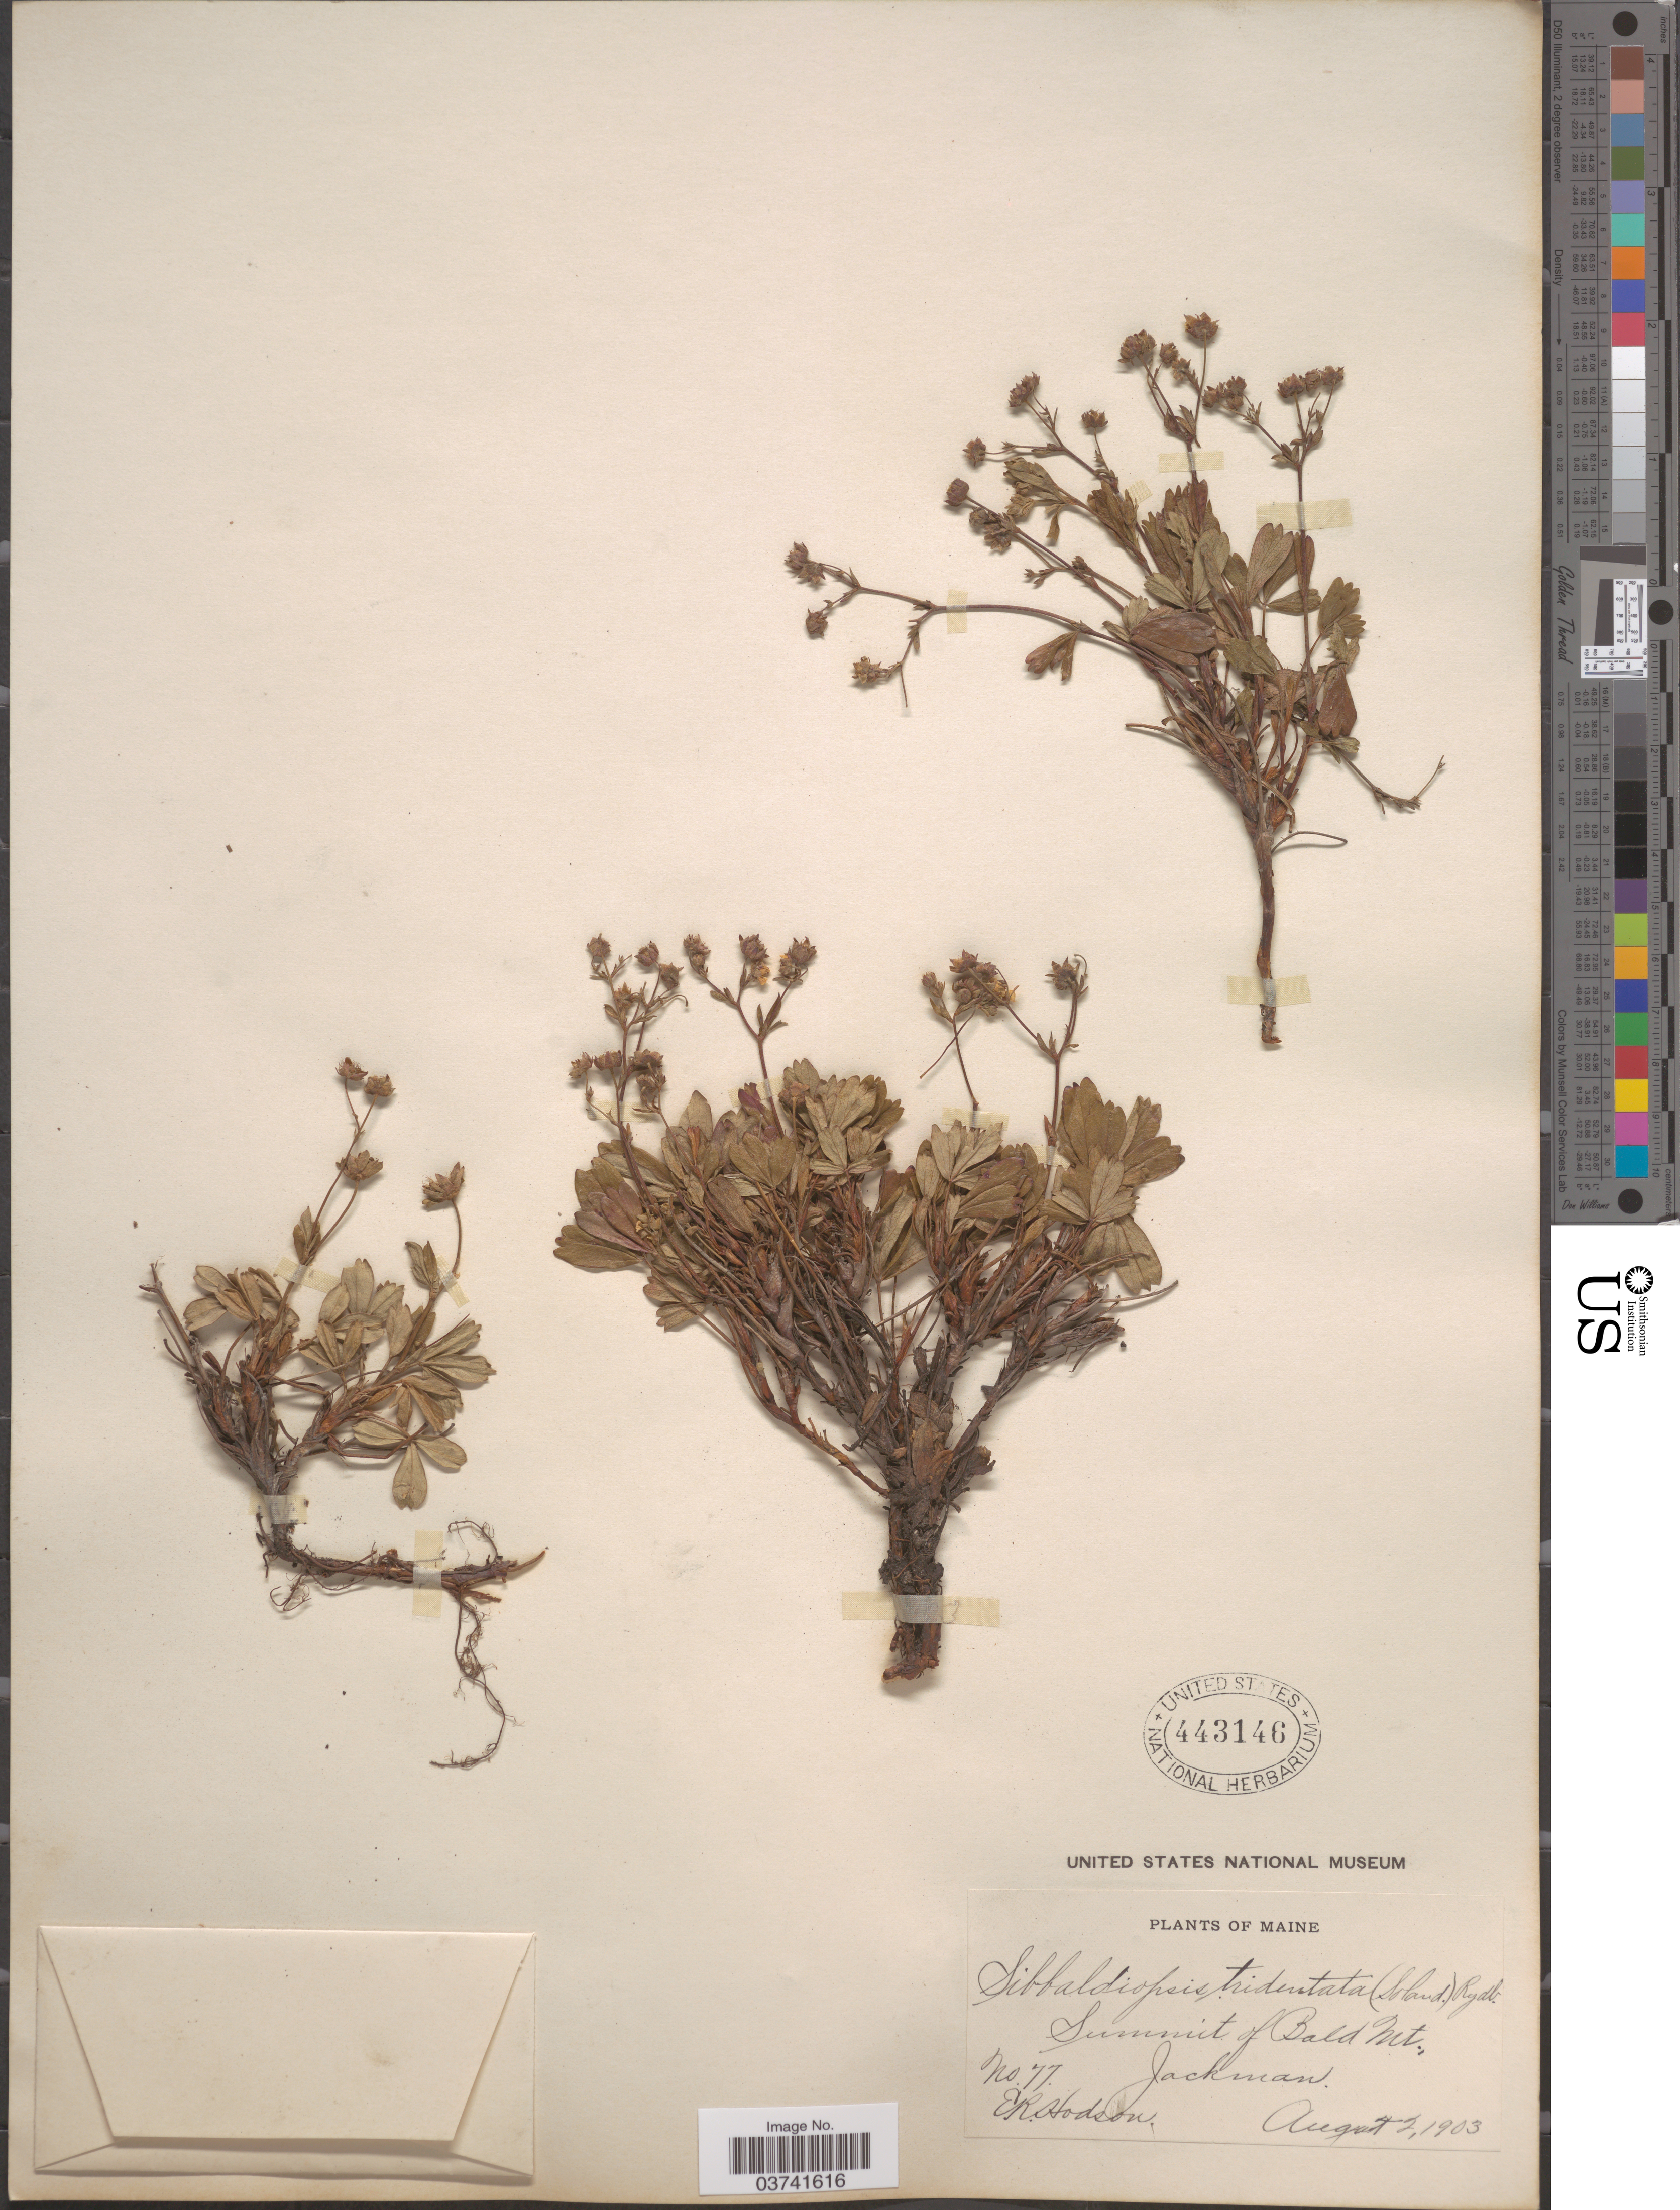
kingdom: Plantae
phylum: Tracheophyta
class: Magnoliopsida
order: Rosales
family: Rosaceae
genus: Potentilla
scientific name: Potentilla tridentata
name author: Aiton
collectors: E. Hodson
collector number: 77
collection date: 1903-08-02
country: United States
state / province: Maine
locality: Summit of Bald Mt., Jackman.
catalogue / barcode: US 443146